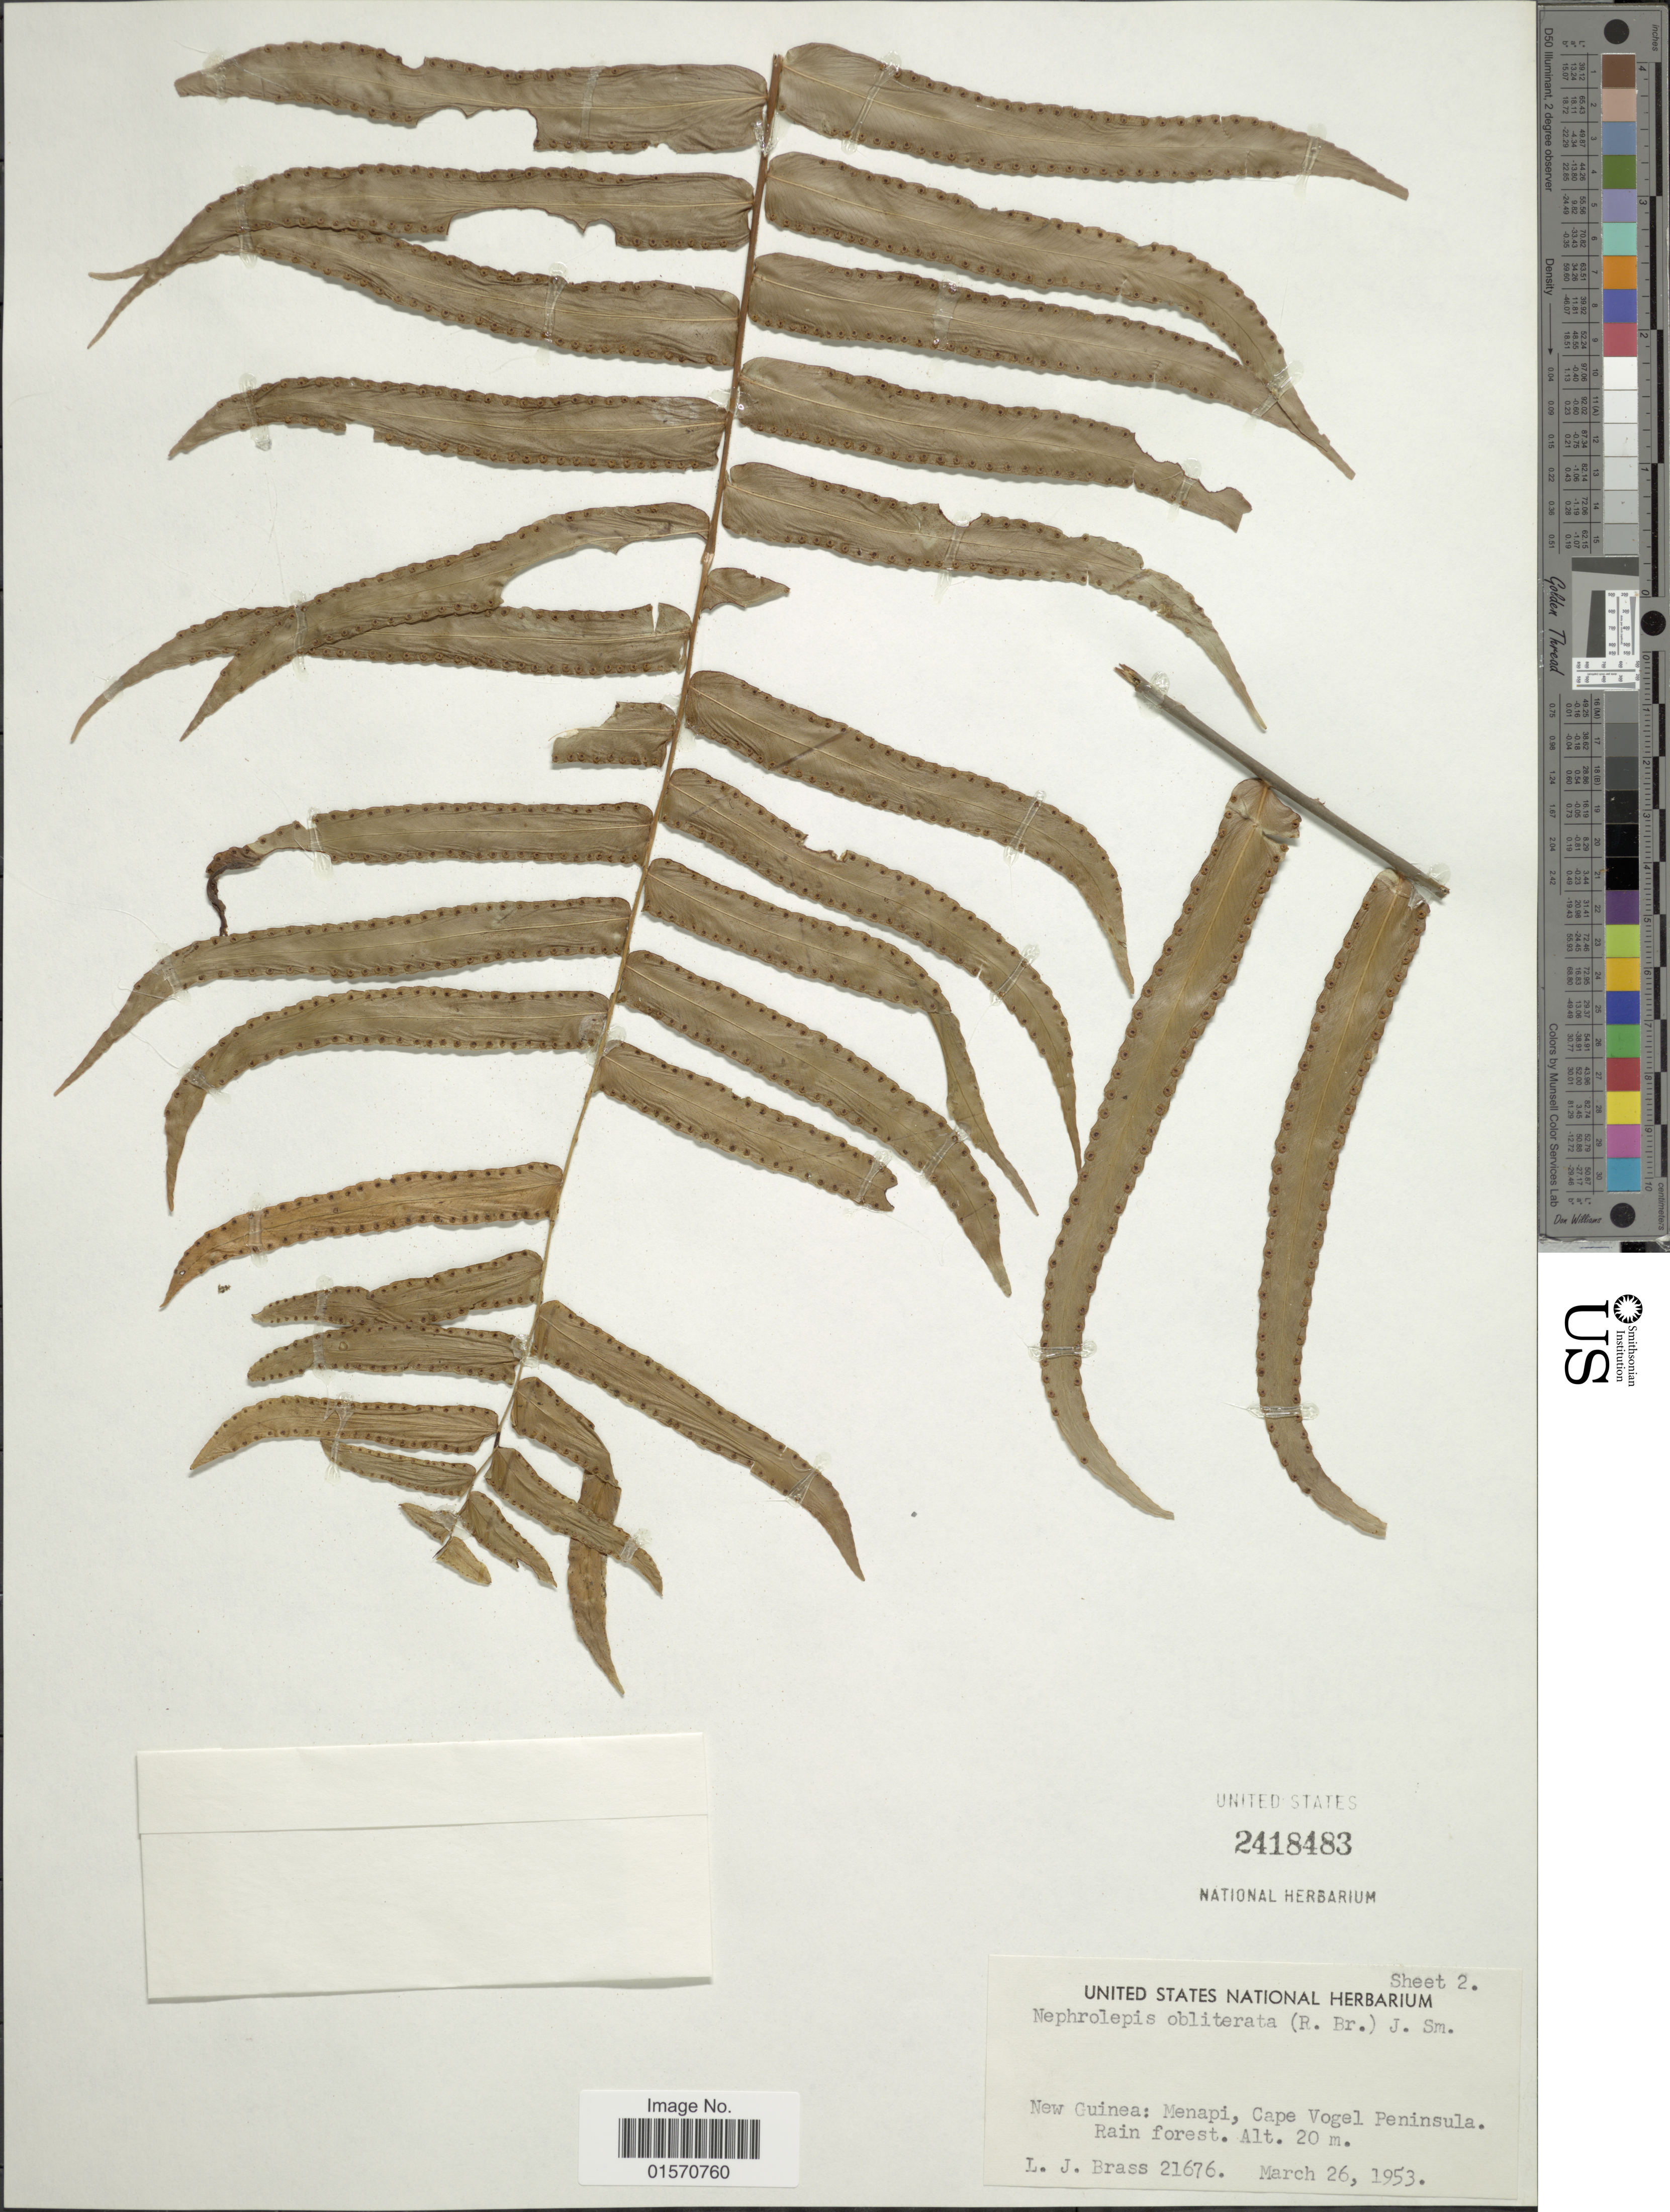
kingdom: Plantae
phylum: Tracheophyta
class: Polypodiopsida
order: Polypodiales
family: Nephrolepidaceae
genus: Nephrolepis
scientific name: Nephrolepis saligna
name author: Cav.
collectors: L. J. Brass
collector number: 21676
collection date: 1953-03-26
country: Papua New Guinea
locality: New Guinea: Menapi, Cape Vogel Peninsula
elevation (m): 20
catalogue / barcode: US 2418483